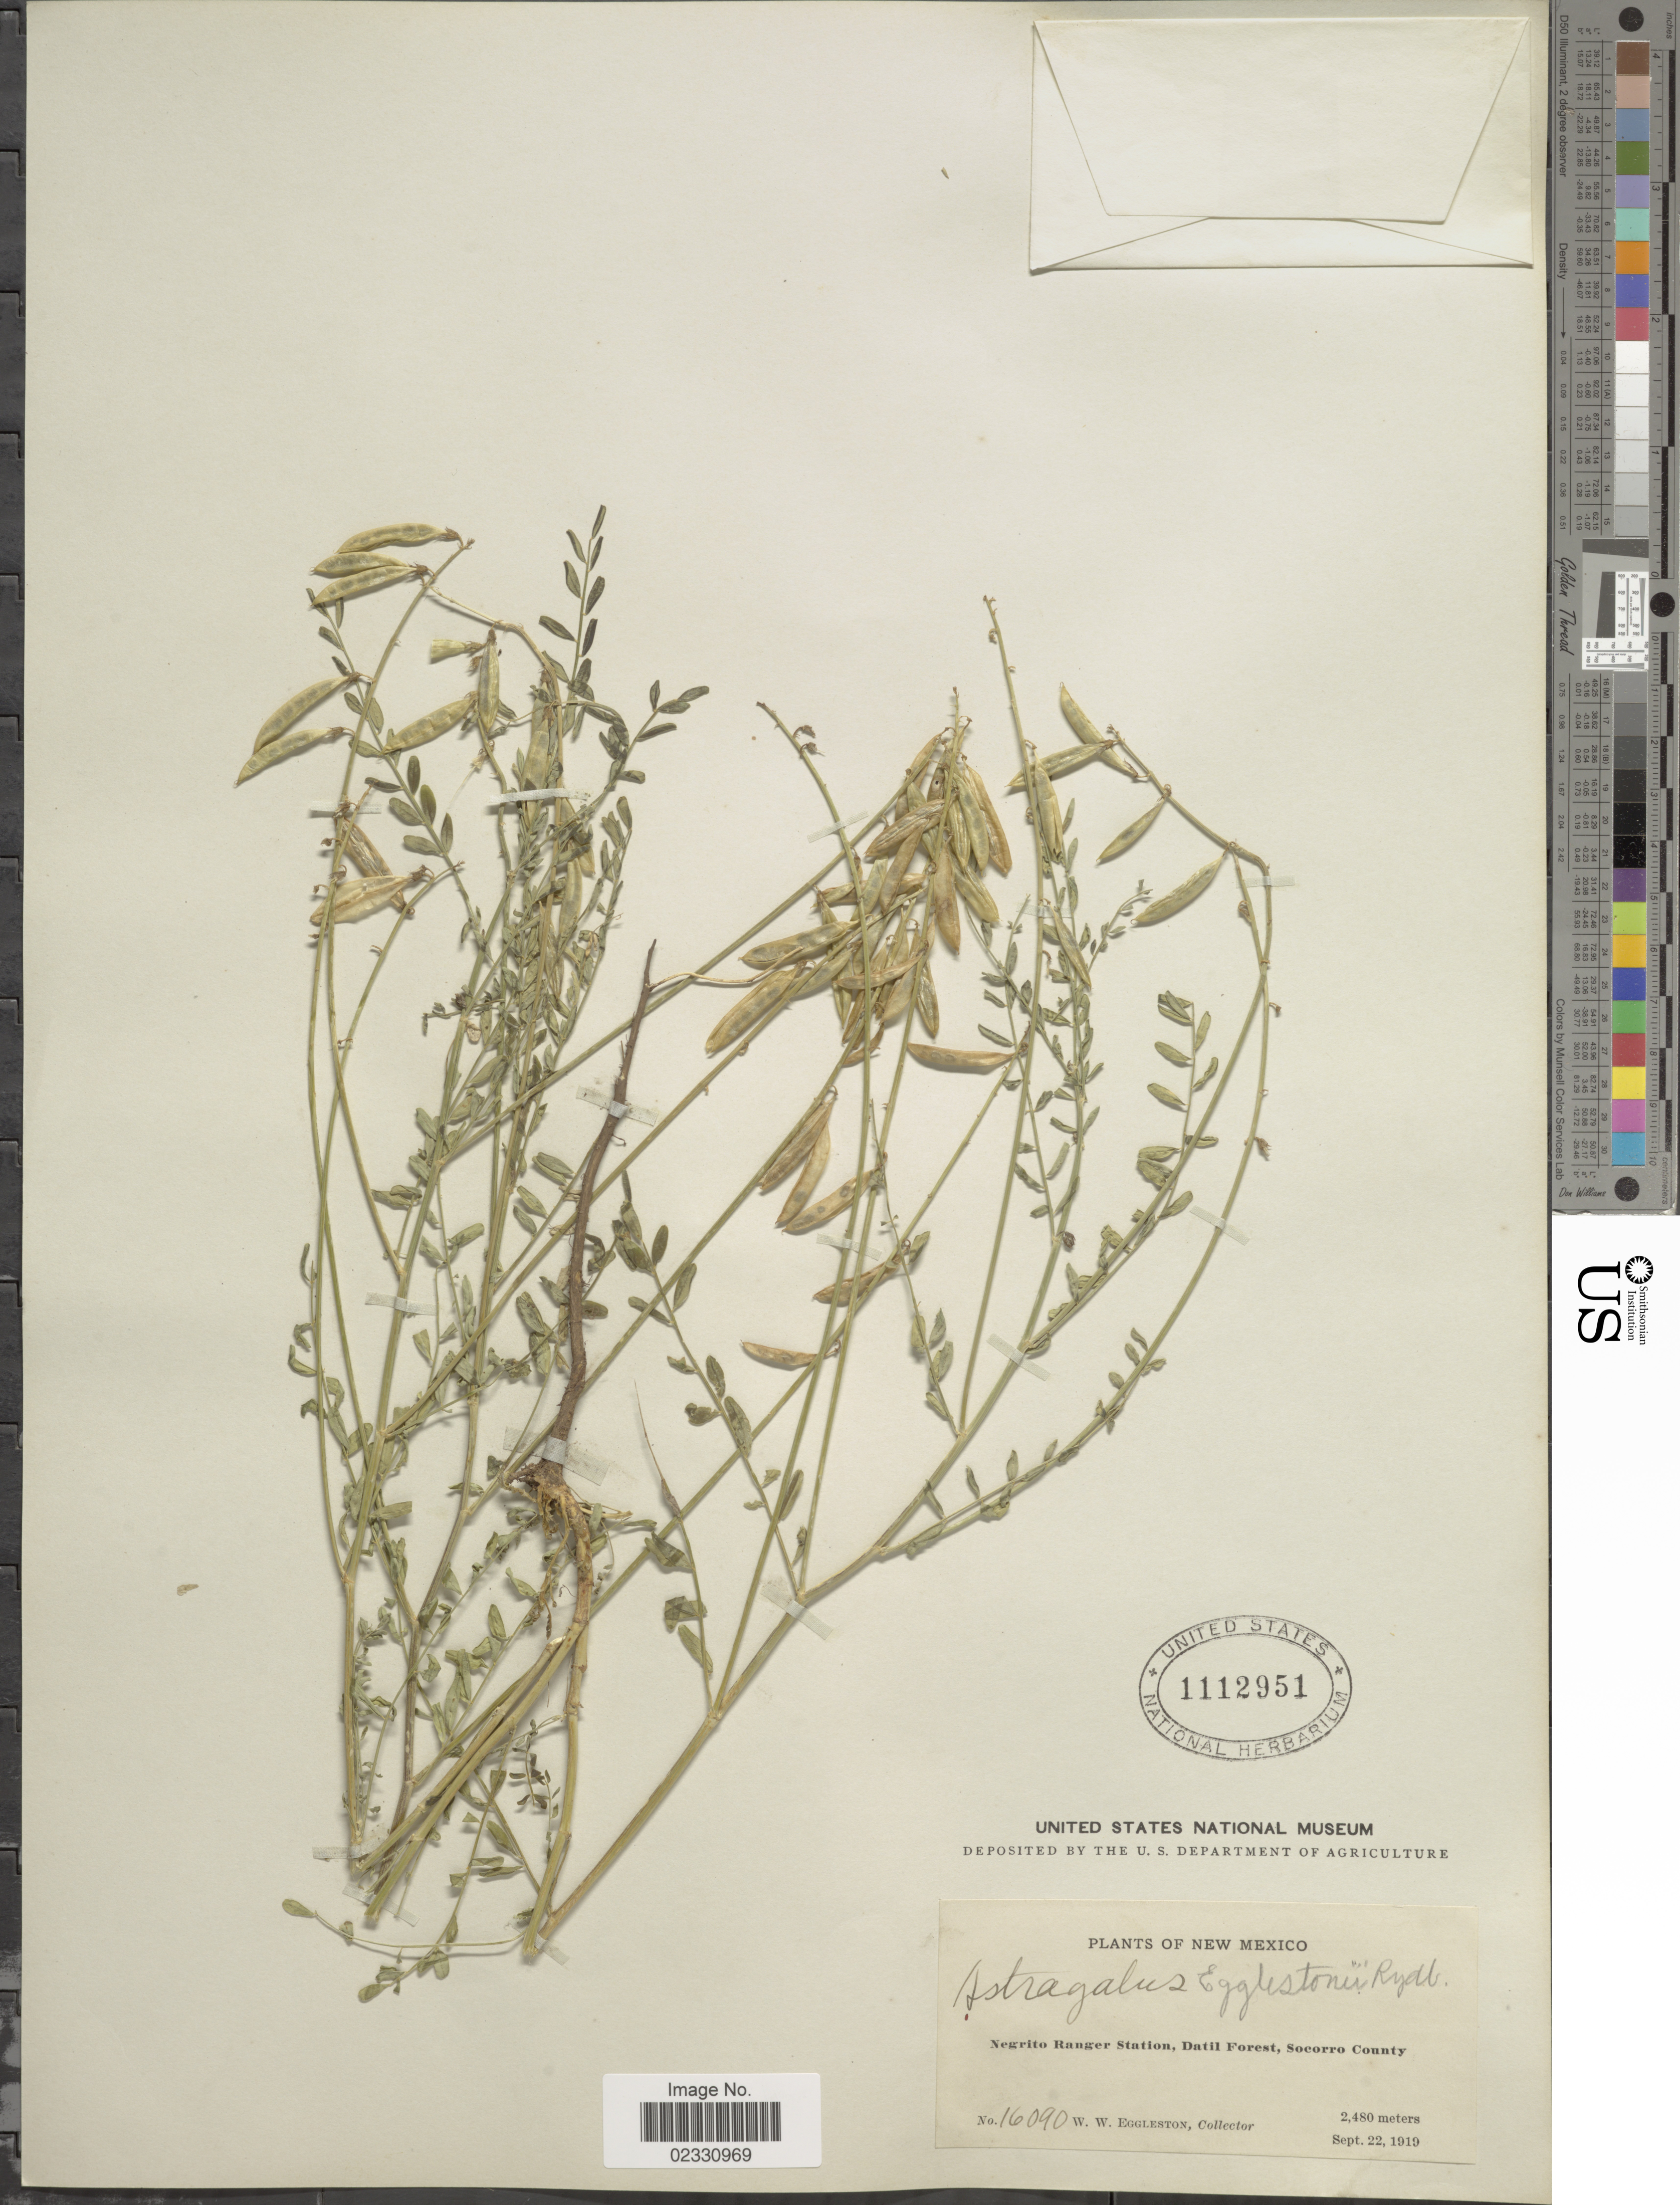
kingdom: Plantae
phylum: Tracheophyta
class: Magnoliopsida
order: Fabales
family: Fabaceae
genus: Astragalus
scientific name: Astragalus egglestonii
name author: (Rydb.) Kearney & Peebles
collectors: W. W. Eggleston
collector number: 16090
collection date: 1919-09-22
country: United States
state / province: New Mexico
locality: Negrito Ranger, Datil Forest, Socorro County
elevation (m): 2480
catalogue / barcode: US 1112951